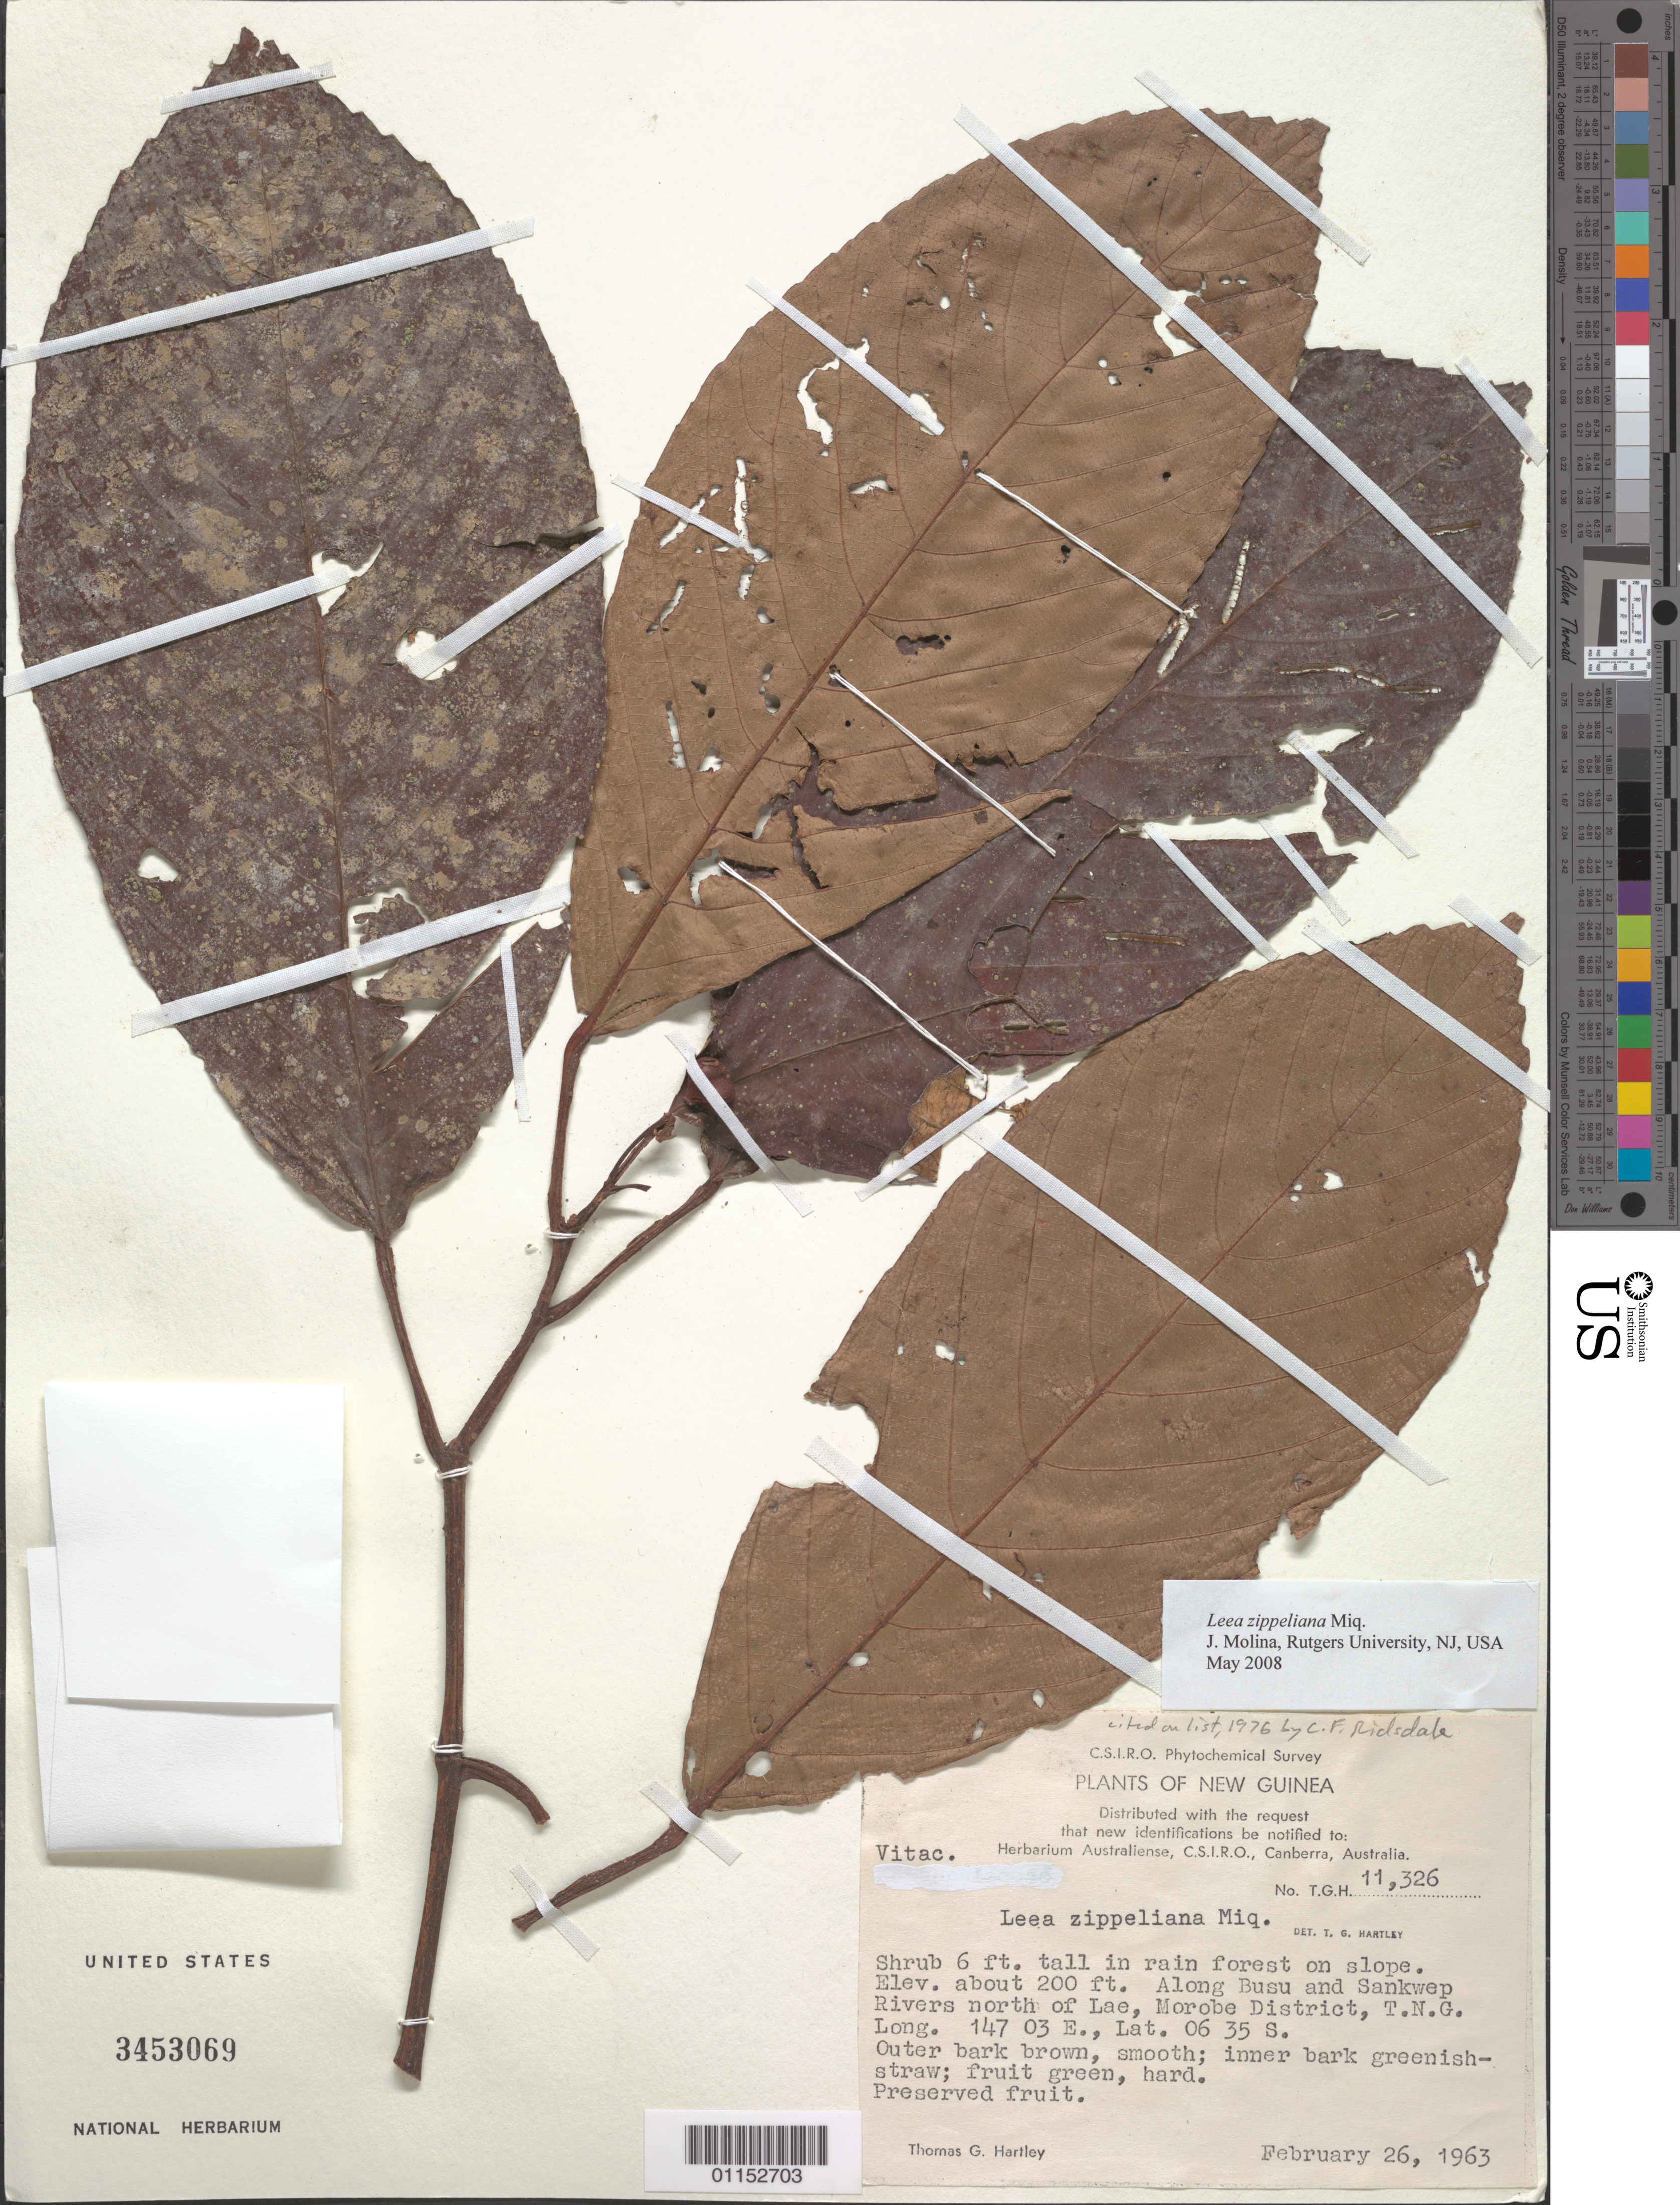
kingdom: Plantae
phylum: Tracheophyta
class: Magnoliopsida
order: Vitales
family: Vitaceae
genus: Leea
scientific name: Leea zippeliana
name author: Miq.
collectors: T. G. Hartley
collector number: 11326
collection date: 1963-02-26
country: Papua New Guinea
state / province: Morobe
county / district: Morobe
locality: Along Busu and Sankwep Rivers N of Lae.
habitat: Shrub in rain forest on slope.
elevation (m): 61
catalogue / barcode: US 3453069